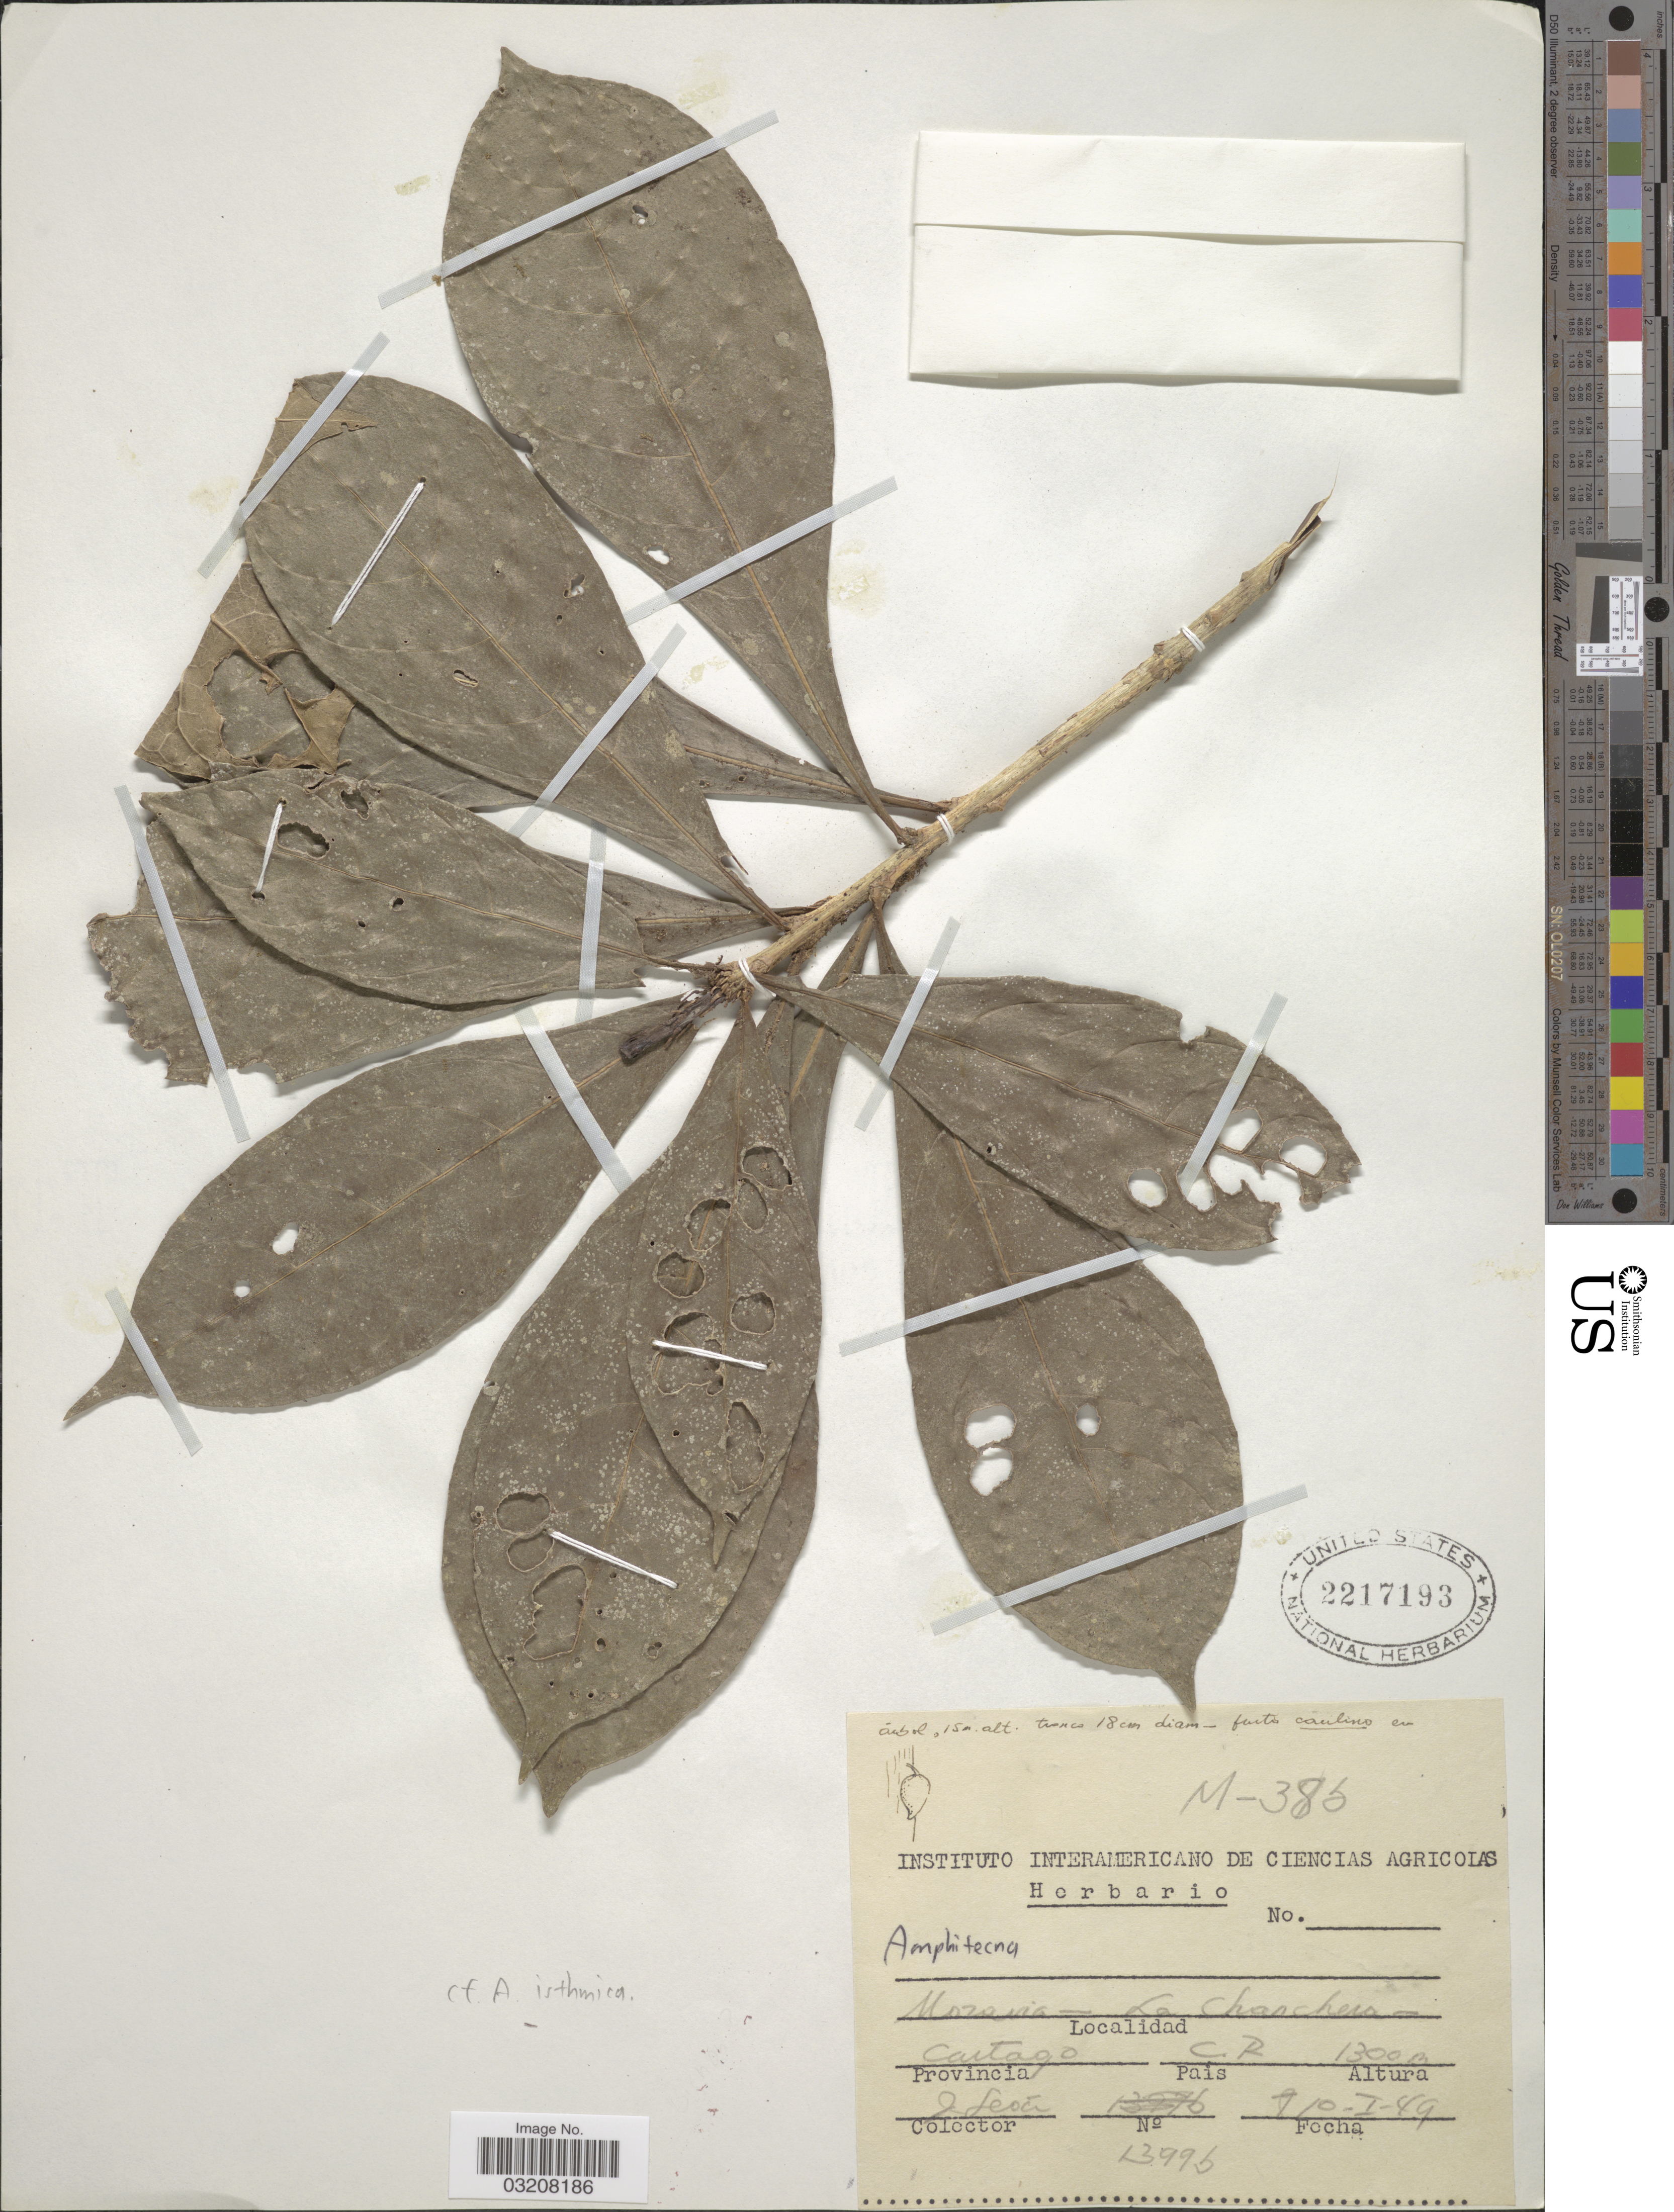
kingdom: Plantae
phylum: Tracheophyta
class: Magnoliopsida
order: Lamiales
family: Bignoniaceae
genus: Amphitecna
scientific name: Amphitecna isthmica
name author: (A.H. Gentry) A.H. Gentry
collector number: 1399b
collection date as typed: Transcribed d/m/y: 10/1/49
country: Costa Rica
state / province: Cartago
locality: Moravia - La Chanchera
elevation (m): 1300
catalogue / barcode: US 2217193